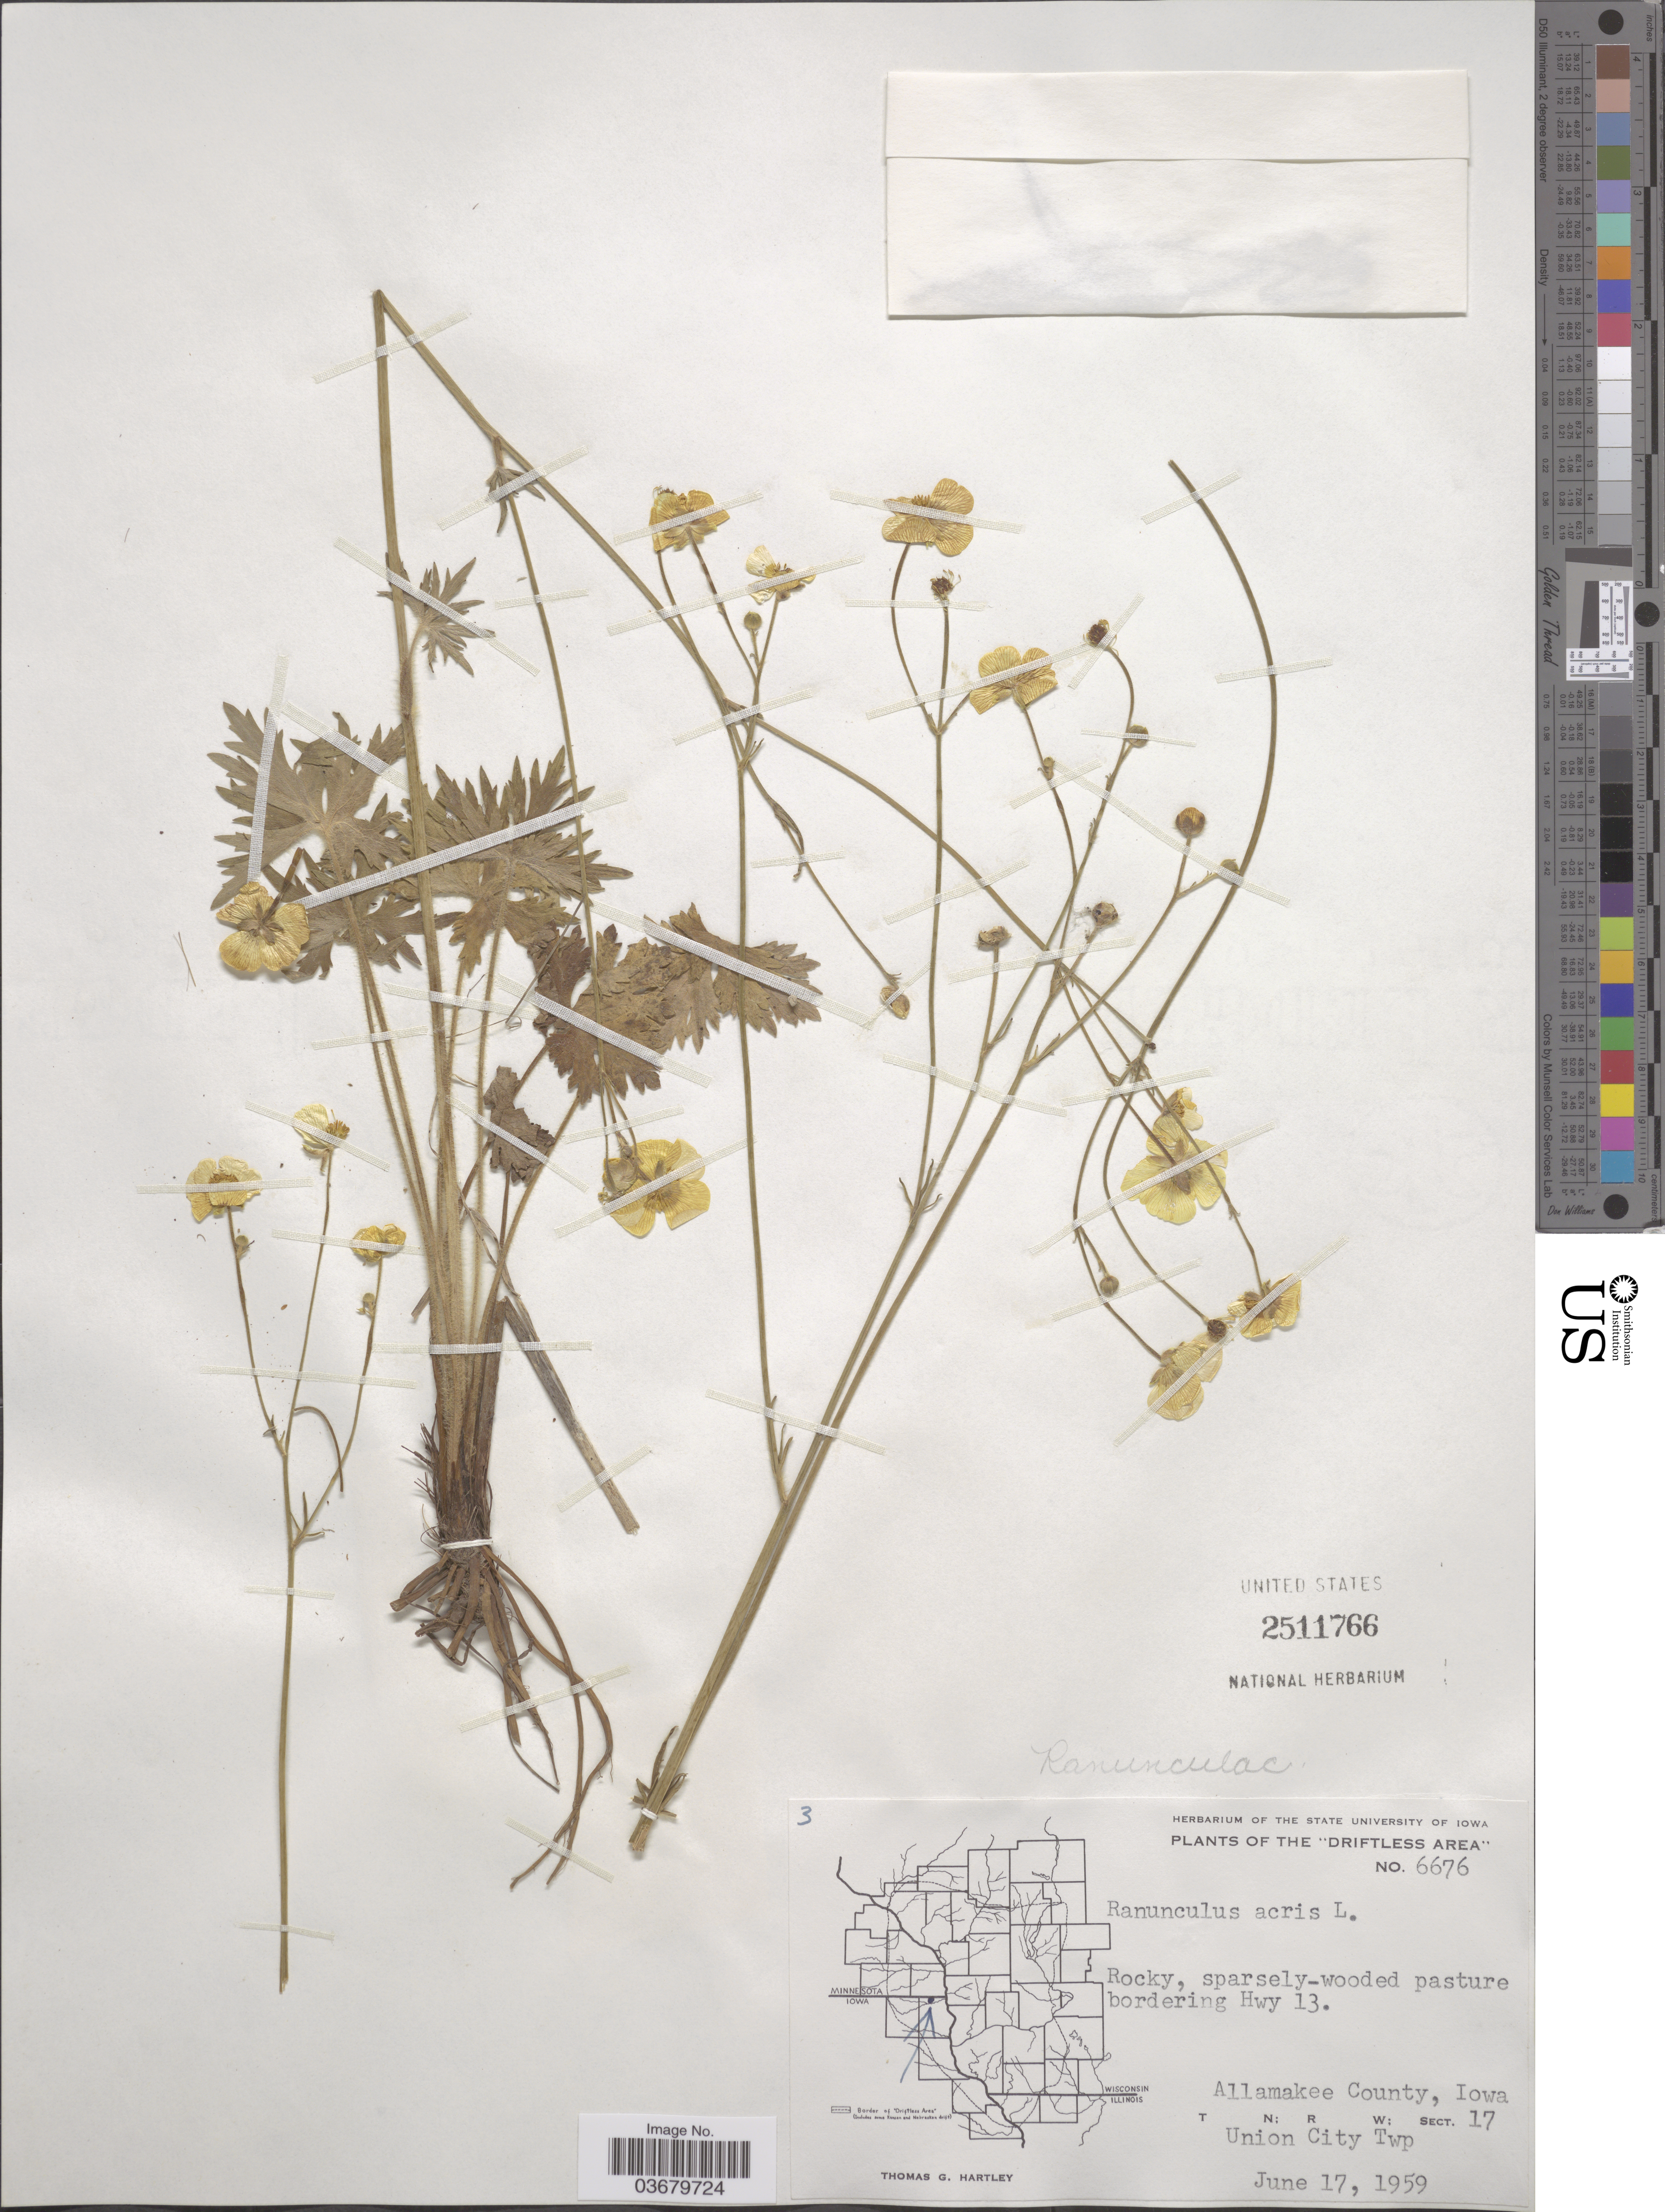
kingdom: Plantae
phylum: Tracheophyta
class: Magnoliopsida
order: Ranunculales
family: Ranunculaceae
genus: Ranunculus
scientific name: Ranunculus acris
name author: L.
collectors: T. G. Hartley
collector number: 6676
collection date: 1959-06-17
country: United States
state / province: Iowa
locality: The "Driftless Area". Rocky, sparsely-wooded pasture bordering Hwy 13. Allamakee County. Union City Twp.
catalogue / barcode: US 2511766